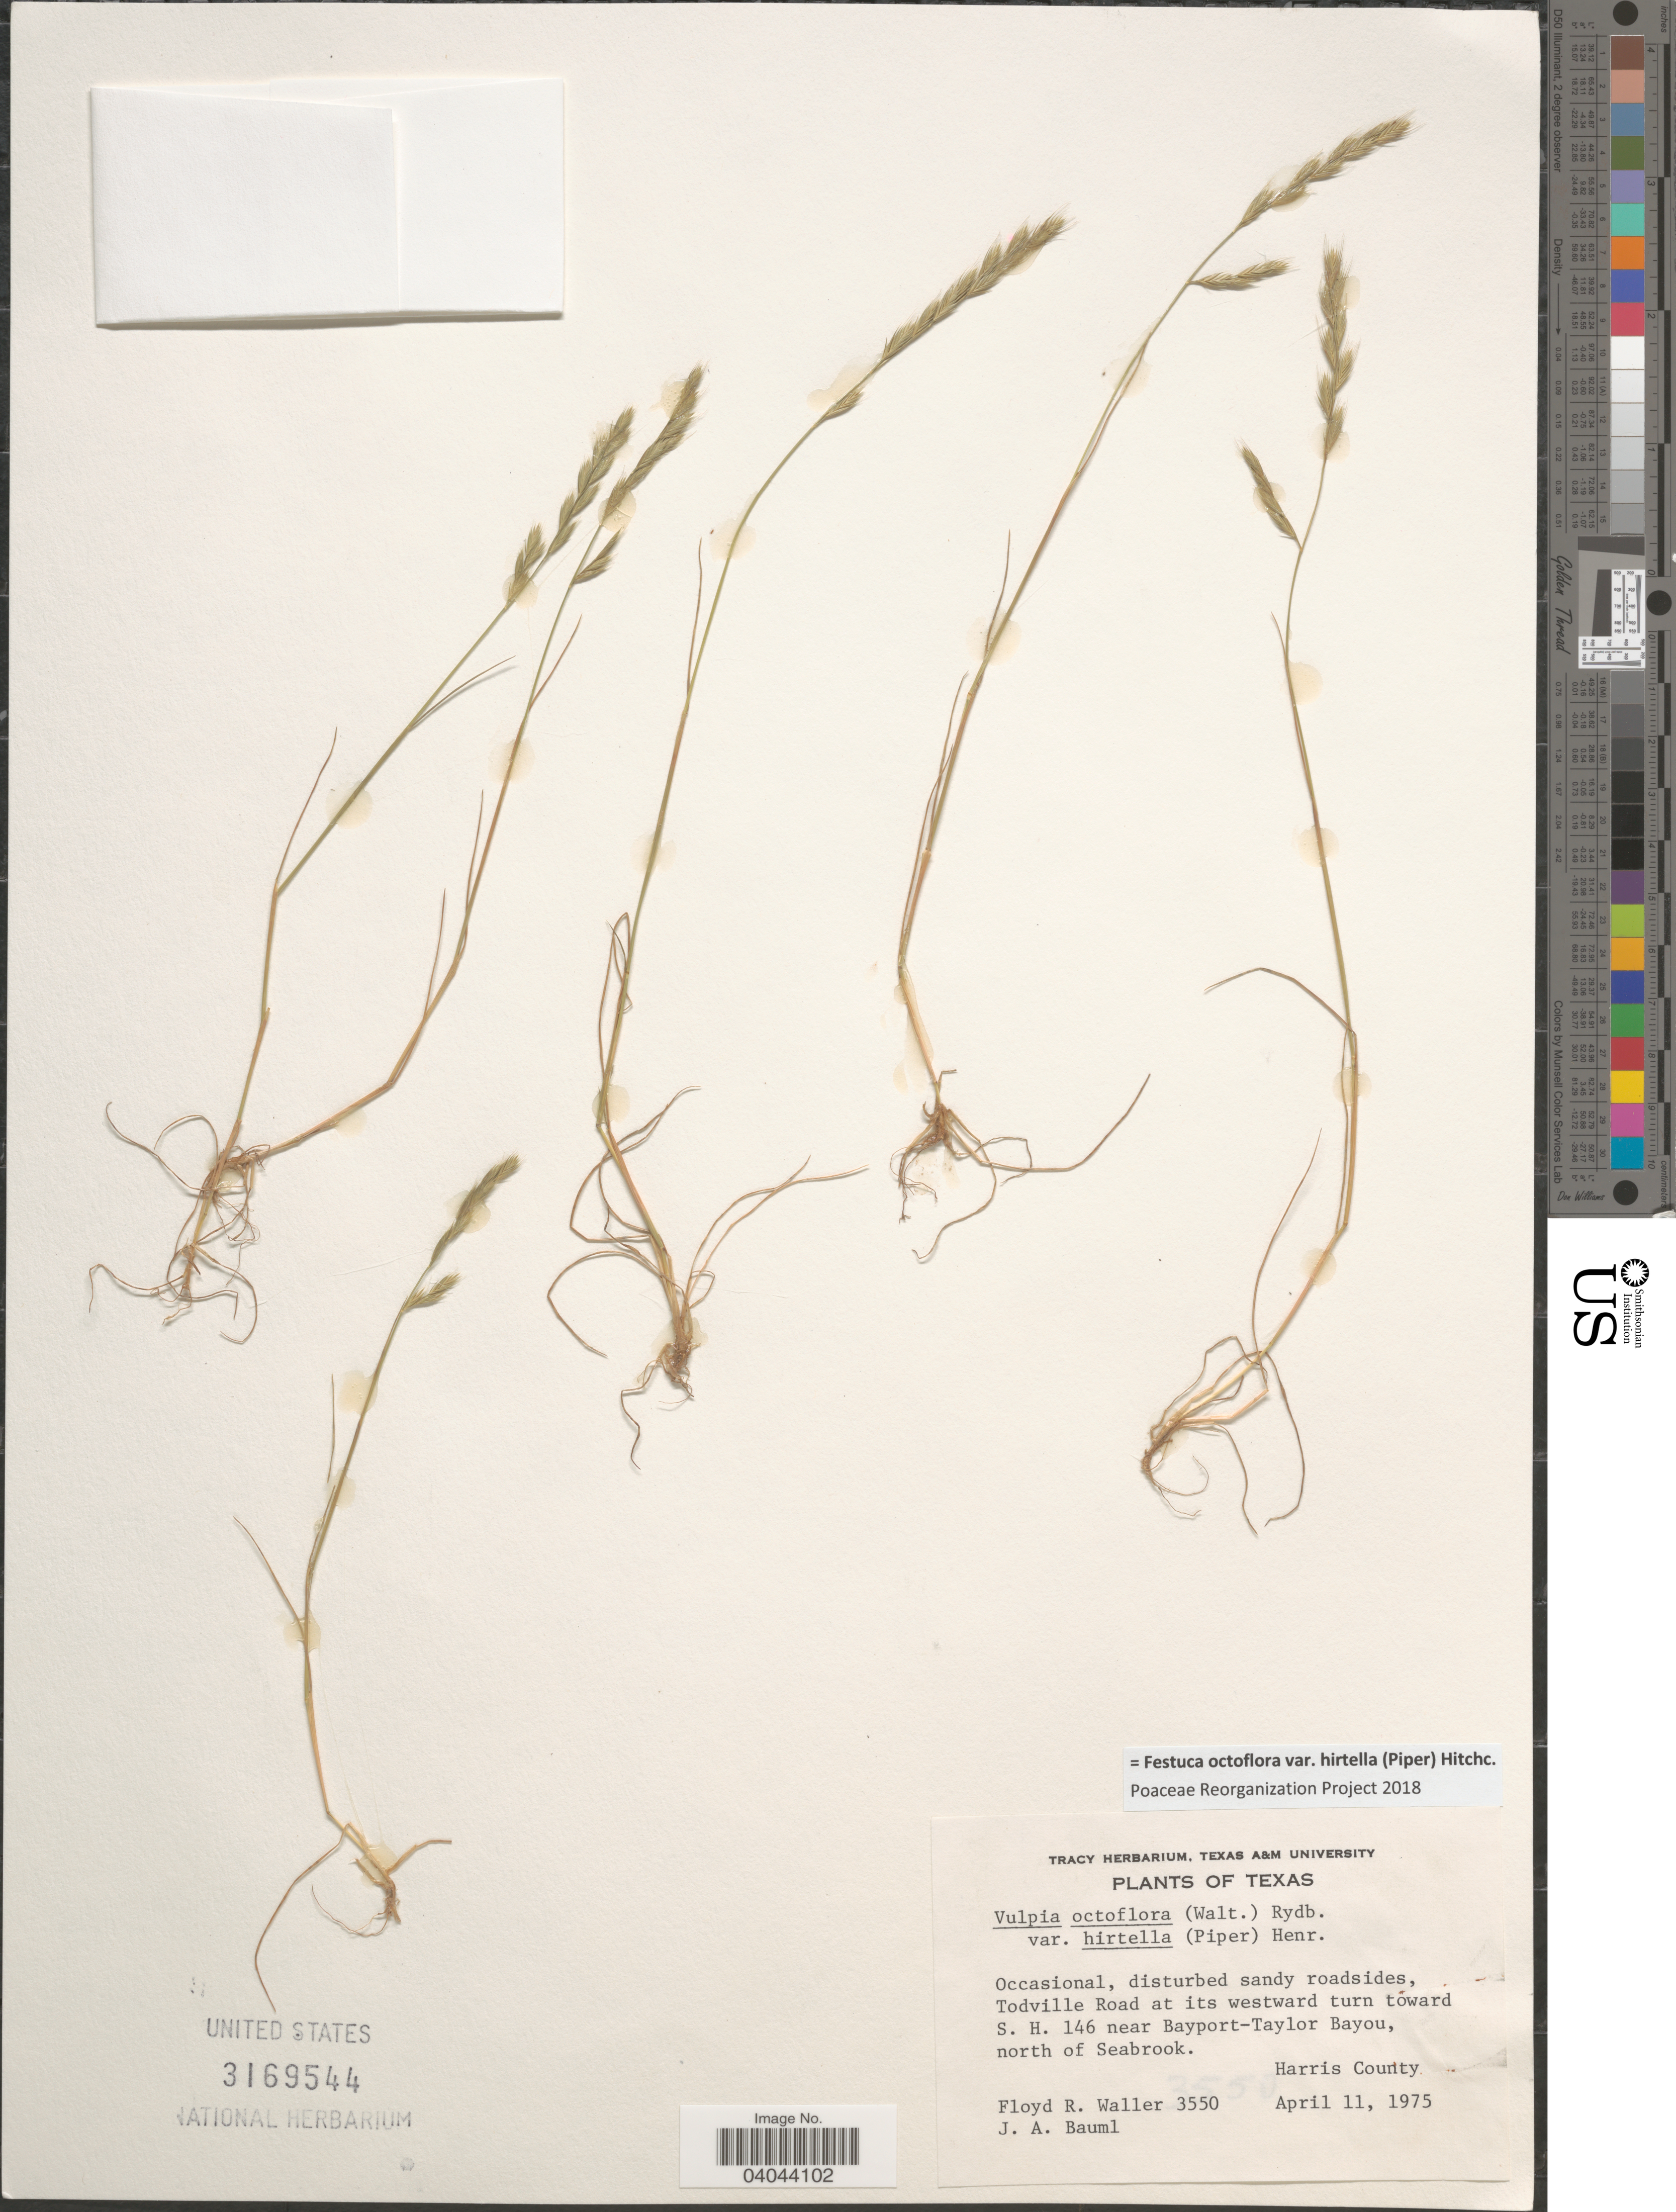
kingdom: Plantae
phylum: Tracheophyta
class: Liliopsida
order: Poales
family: Poaceae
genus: Festuca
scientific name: Festuca octoflora var. hirtella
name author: Piper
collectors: F. R. Waller & J. Bauml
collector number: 3550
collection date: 1975-04-11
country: United States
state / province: Texas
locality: Todville Road at its westward turn toward S. H. 146 near Bayport-Taylor Bayou, north of Seabrook. Harris County.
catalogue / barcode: US 3169544